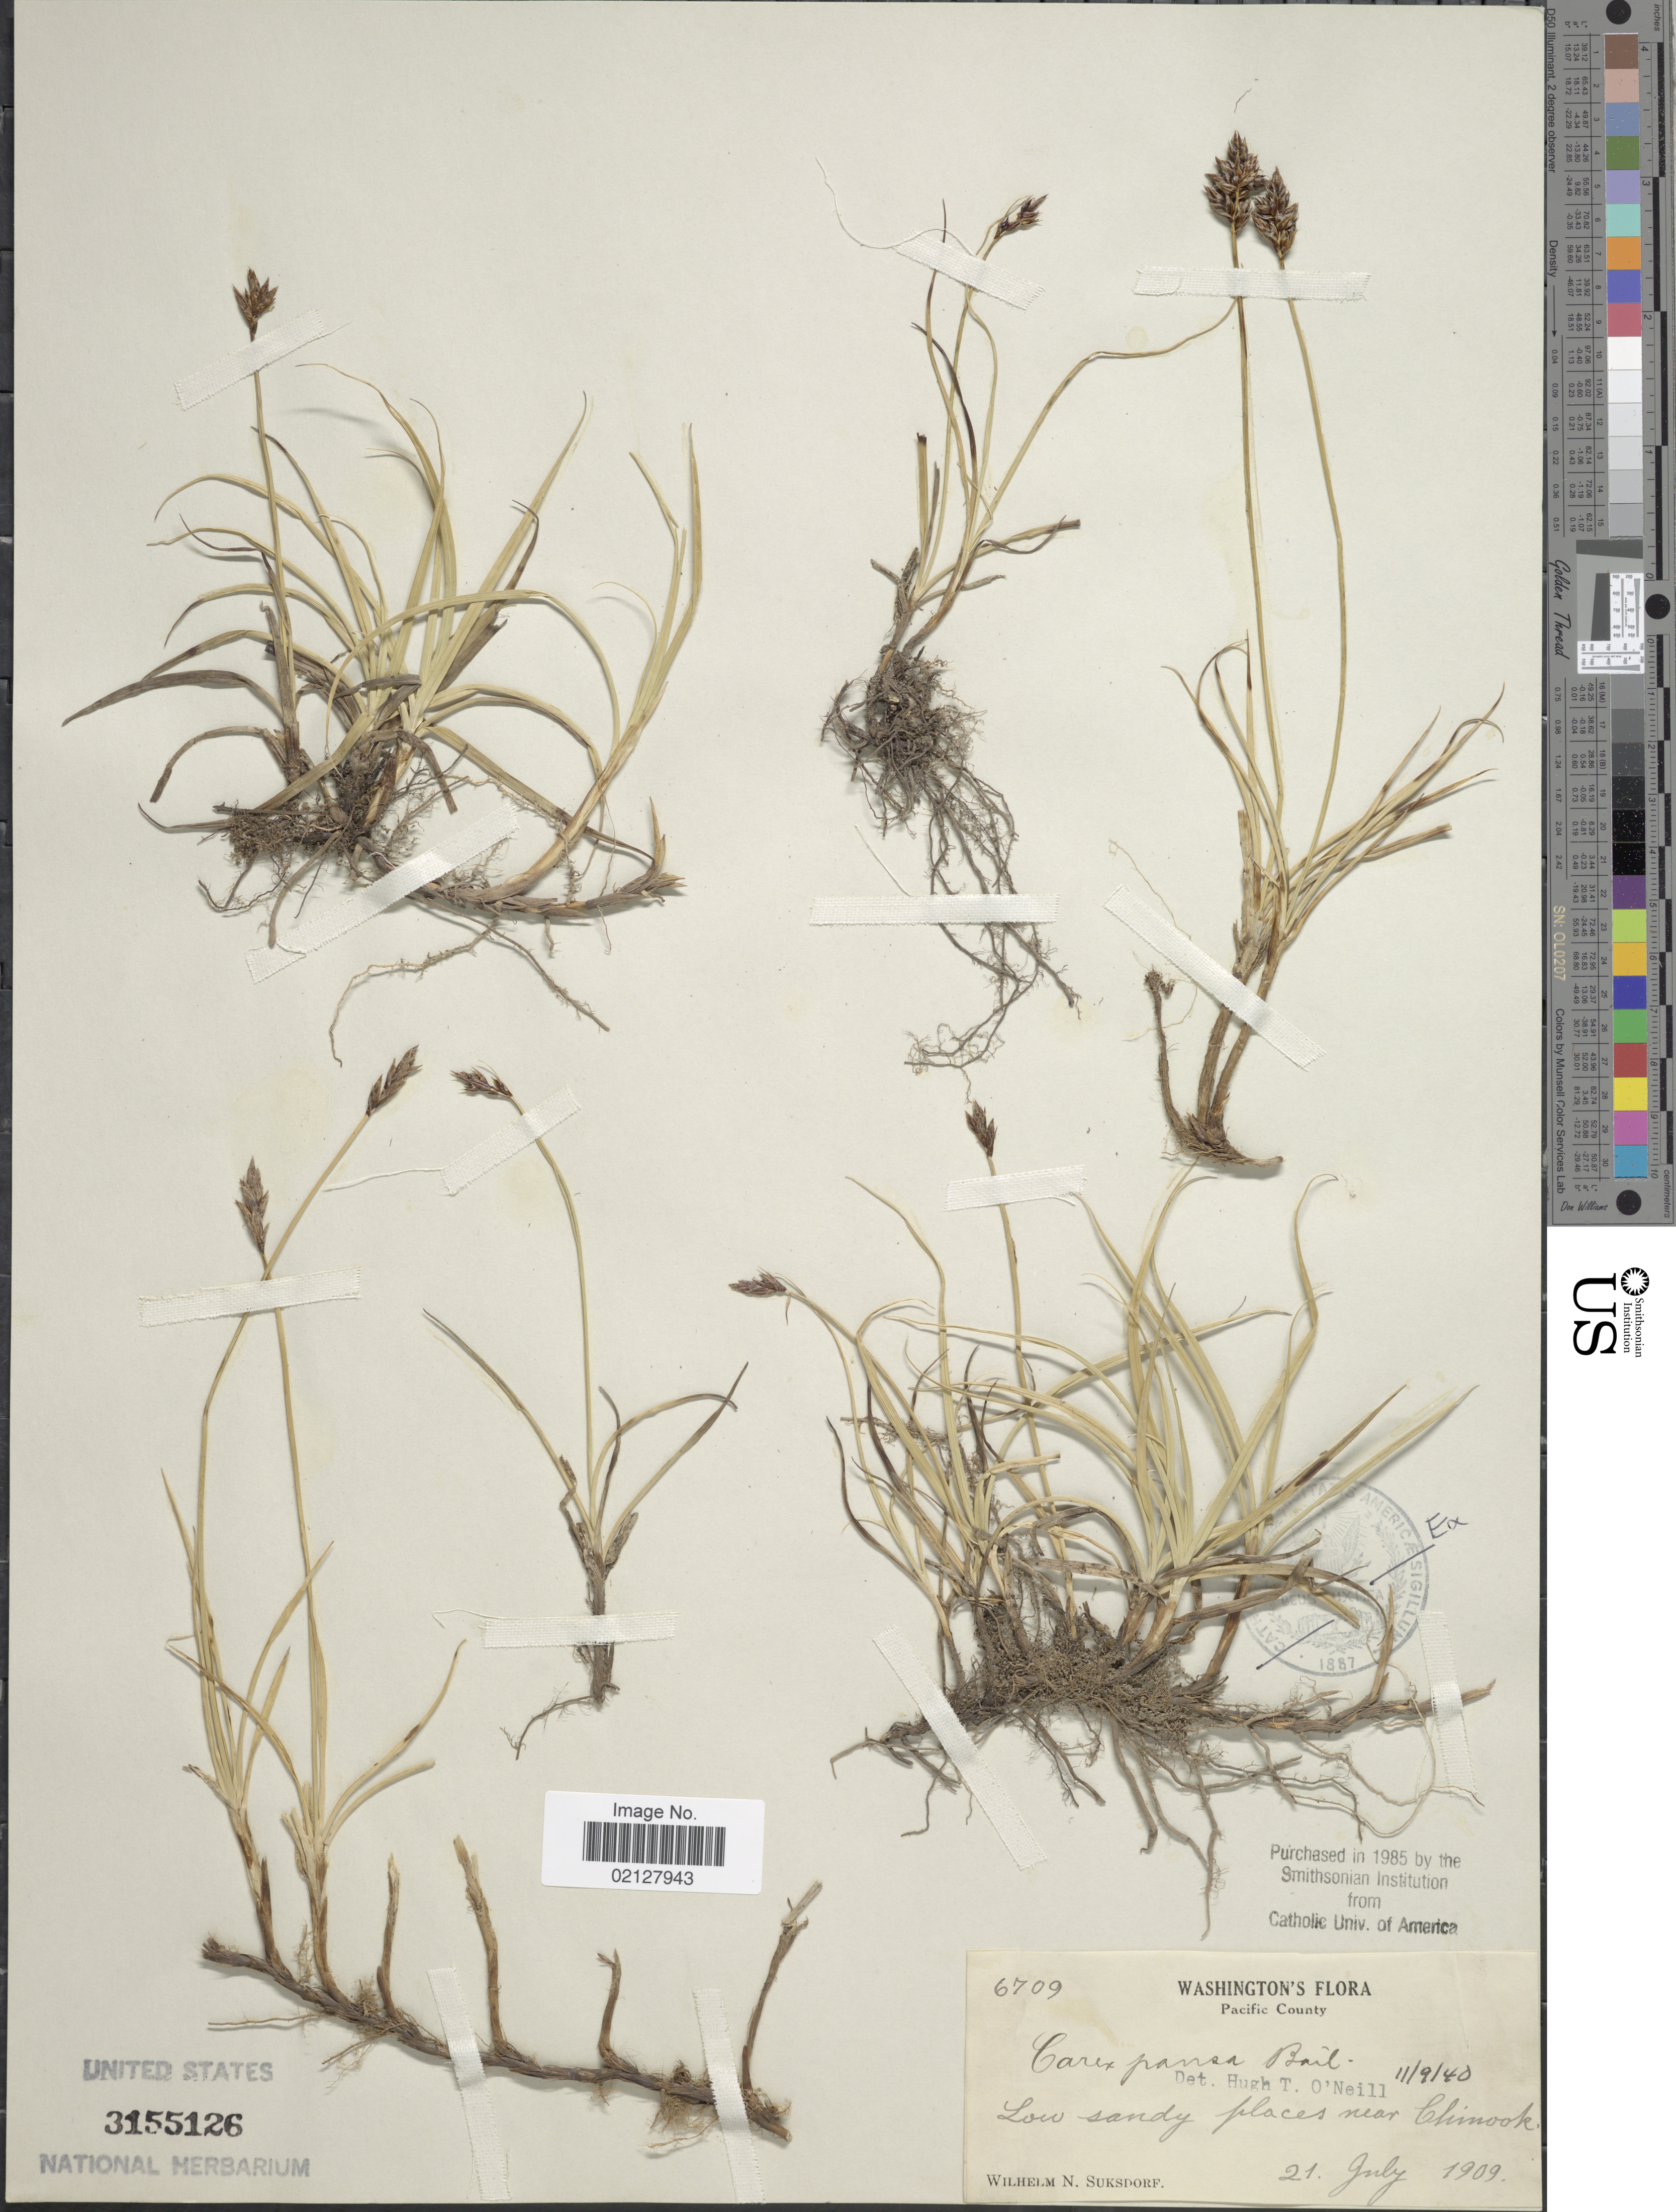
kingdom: Plantae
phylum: Tracheophyta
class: Liliopsida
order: Poales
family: Cyperaceae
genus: Carex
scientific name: Carex pansa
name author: L.H. Bailey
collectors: W. N. Suksdorf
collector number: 6709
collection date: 1909-07-21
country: United States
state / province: Washington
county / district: Pacific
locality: Pacific County. Low sandy places near Chinook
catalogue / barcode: US 3155126